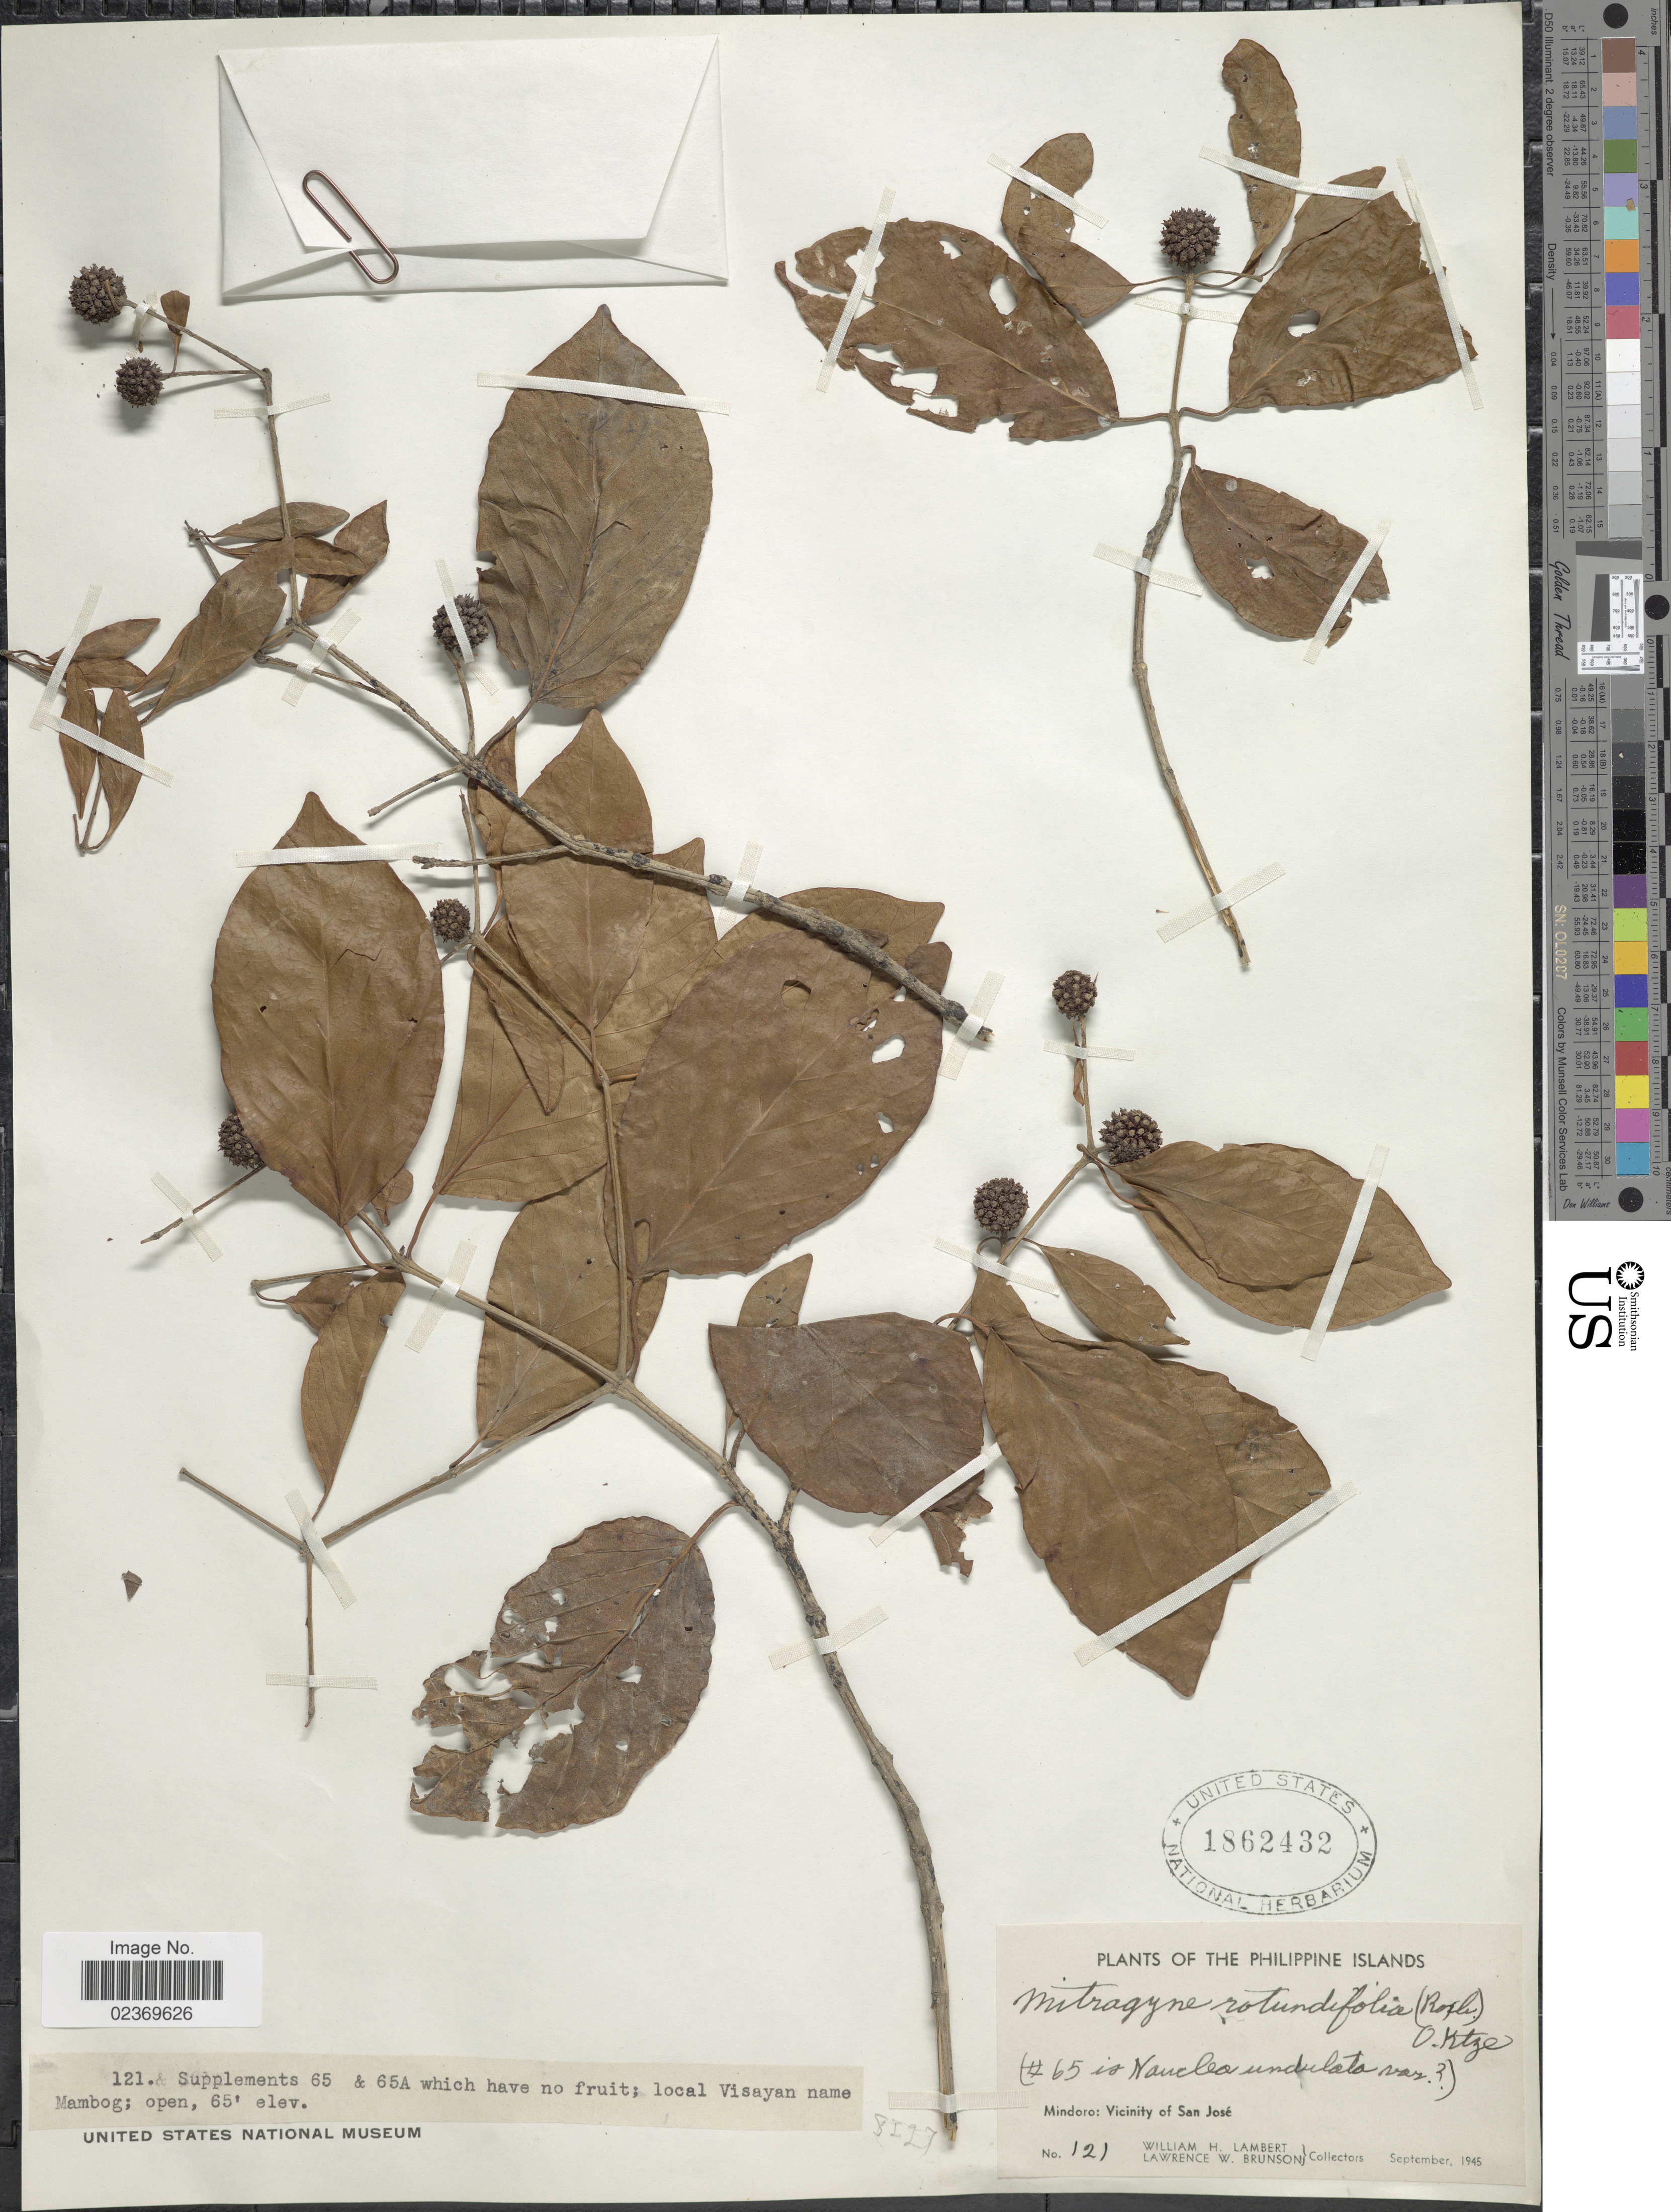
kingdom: Plantae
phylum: Tracheophyta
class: Magnoliopsida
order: Gentianales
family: Rubiaceae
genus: Mitragyna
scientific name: Mitragyna rotundifolia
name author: (Roxb.) Kuntze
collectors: W. Lambert & L. Brunson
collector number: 121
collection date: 1945-09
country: Philippines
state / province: Mimaropa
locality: Mindoro: Vicinity of San Jose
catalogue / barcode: US 1862432